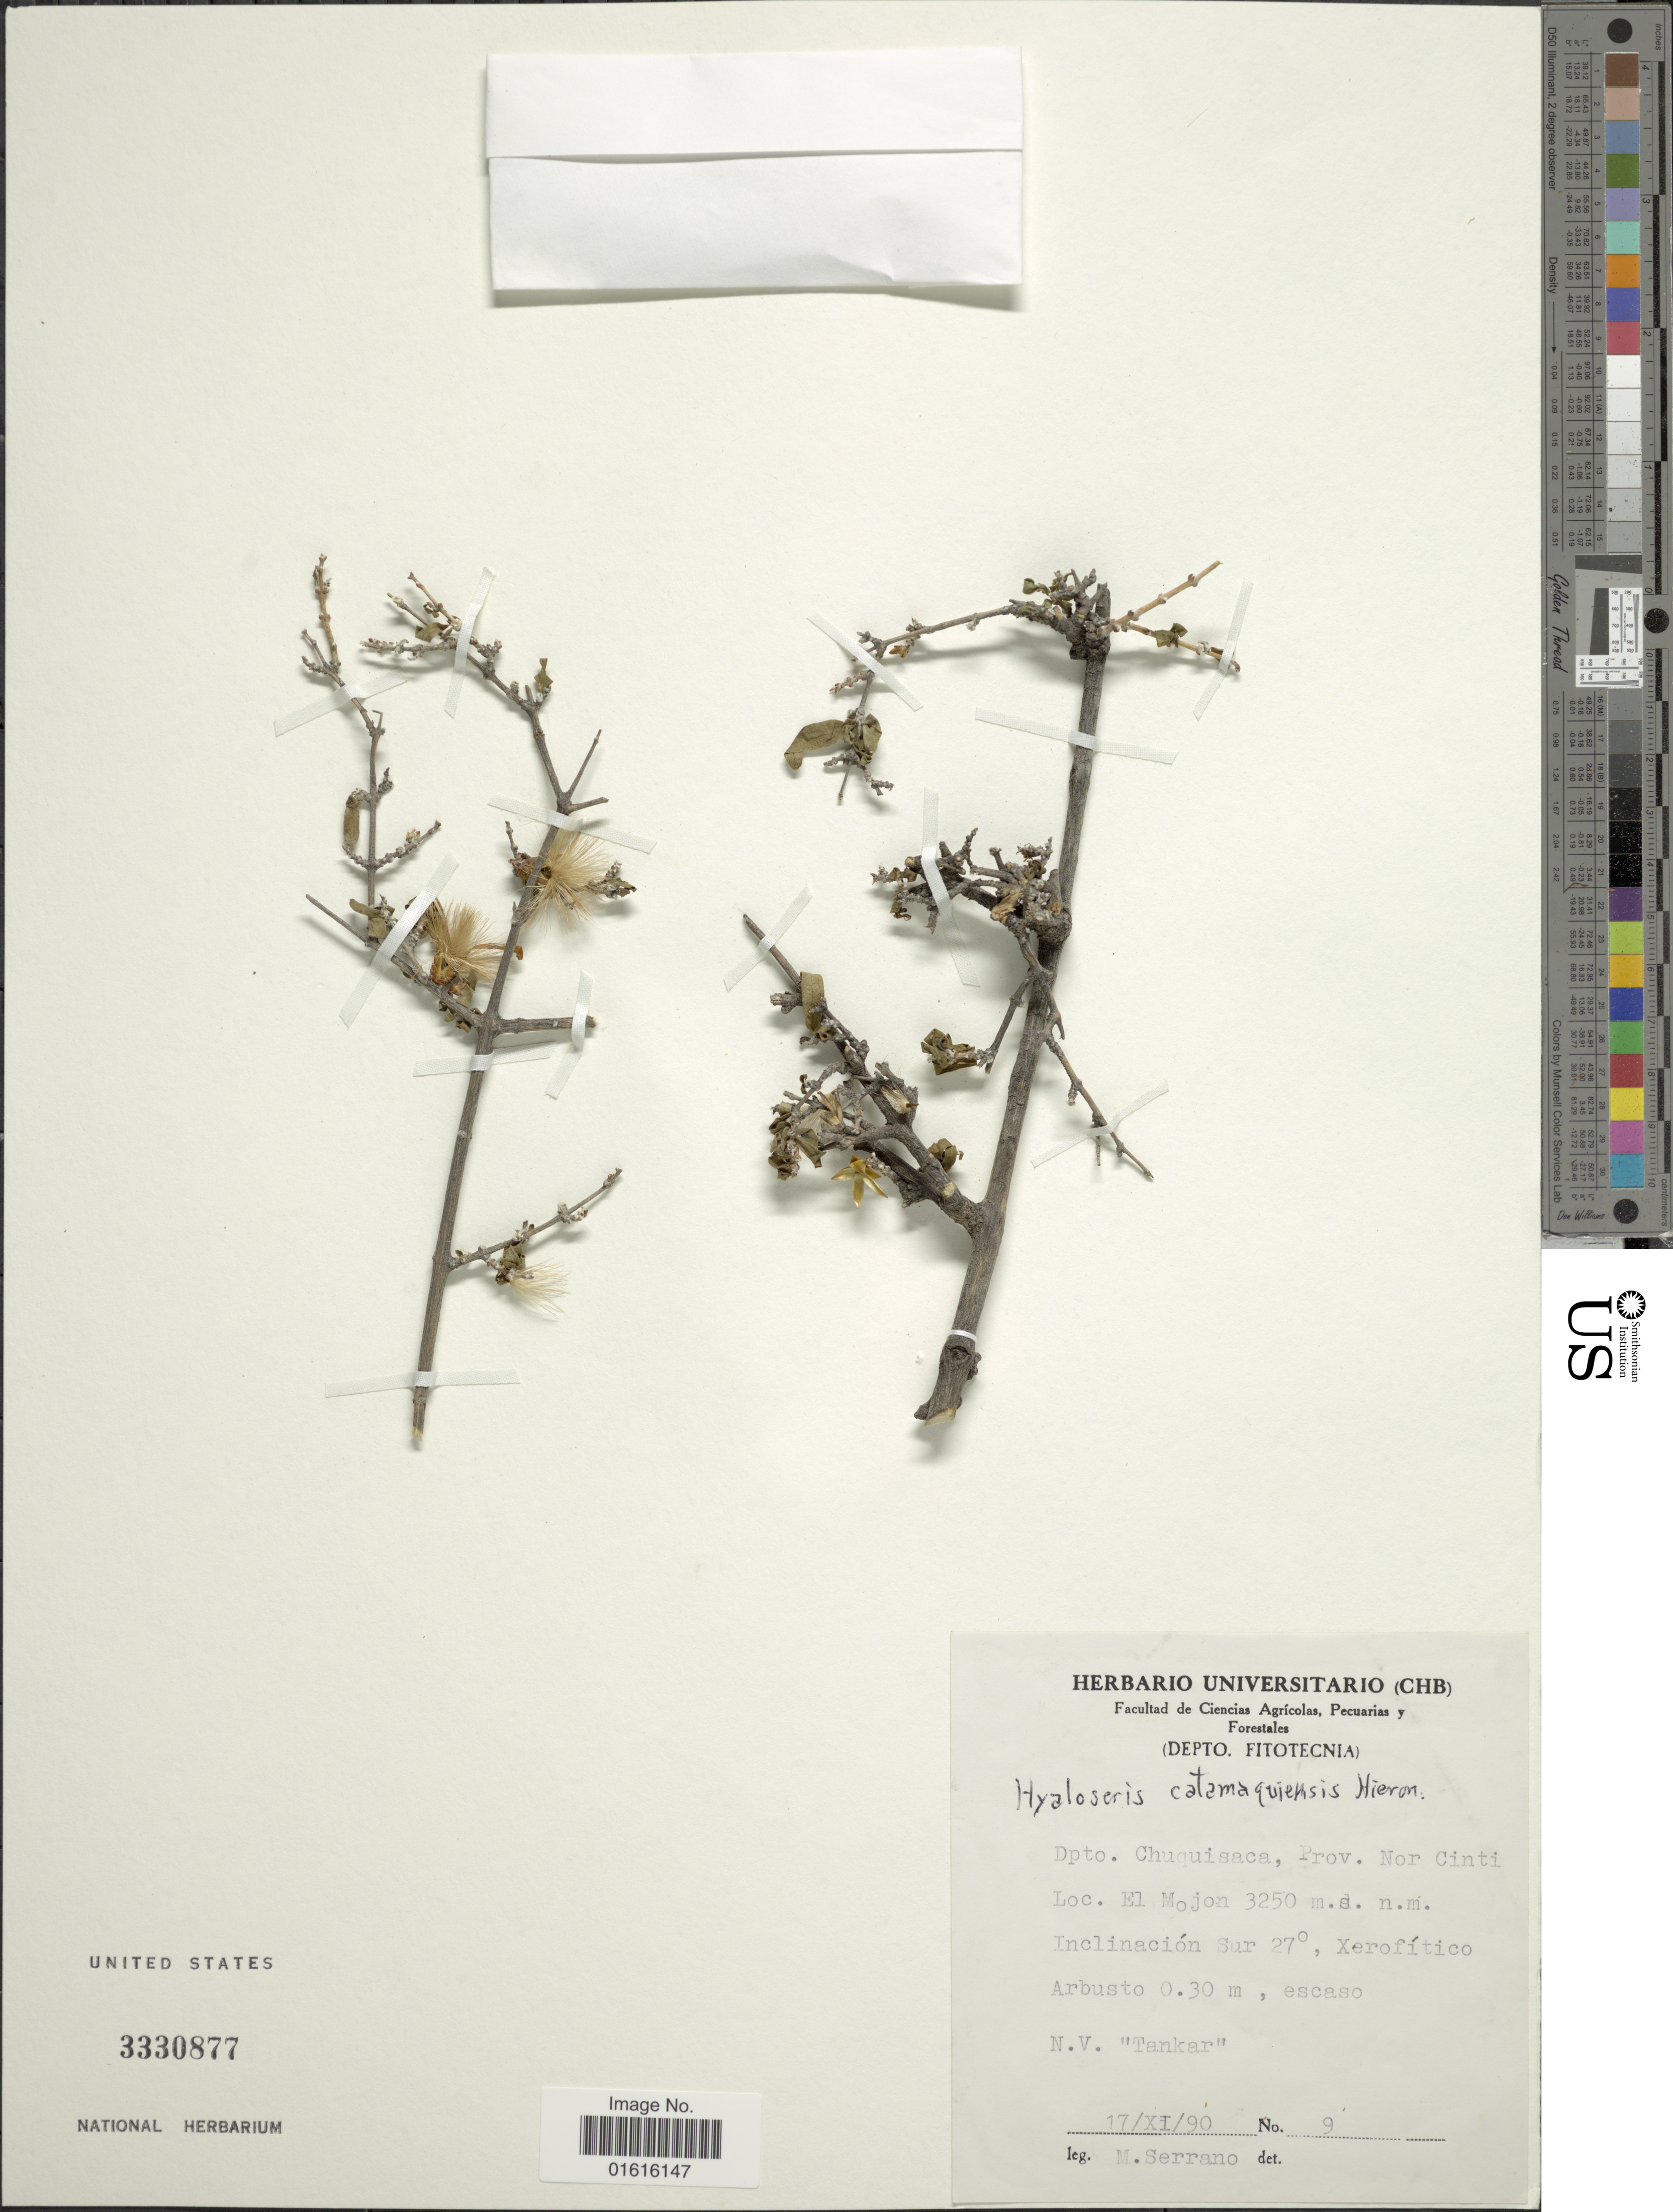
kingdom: Plantae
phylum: Tracheophyta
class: Magnoliopsida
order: Asterales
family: Asteraceae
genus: Hyaloseris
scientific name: Hyaloseris catamaquiensis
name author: Hieron. in Fiebrig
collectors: M. Serrano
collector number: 9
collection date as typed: Transcribed d/m/y: 17/11/90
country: Bolivia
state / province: Chuquisaca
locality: Prov. Nor Cinti, Loc. El Mojon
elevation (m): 3250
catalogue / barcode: US 3330877